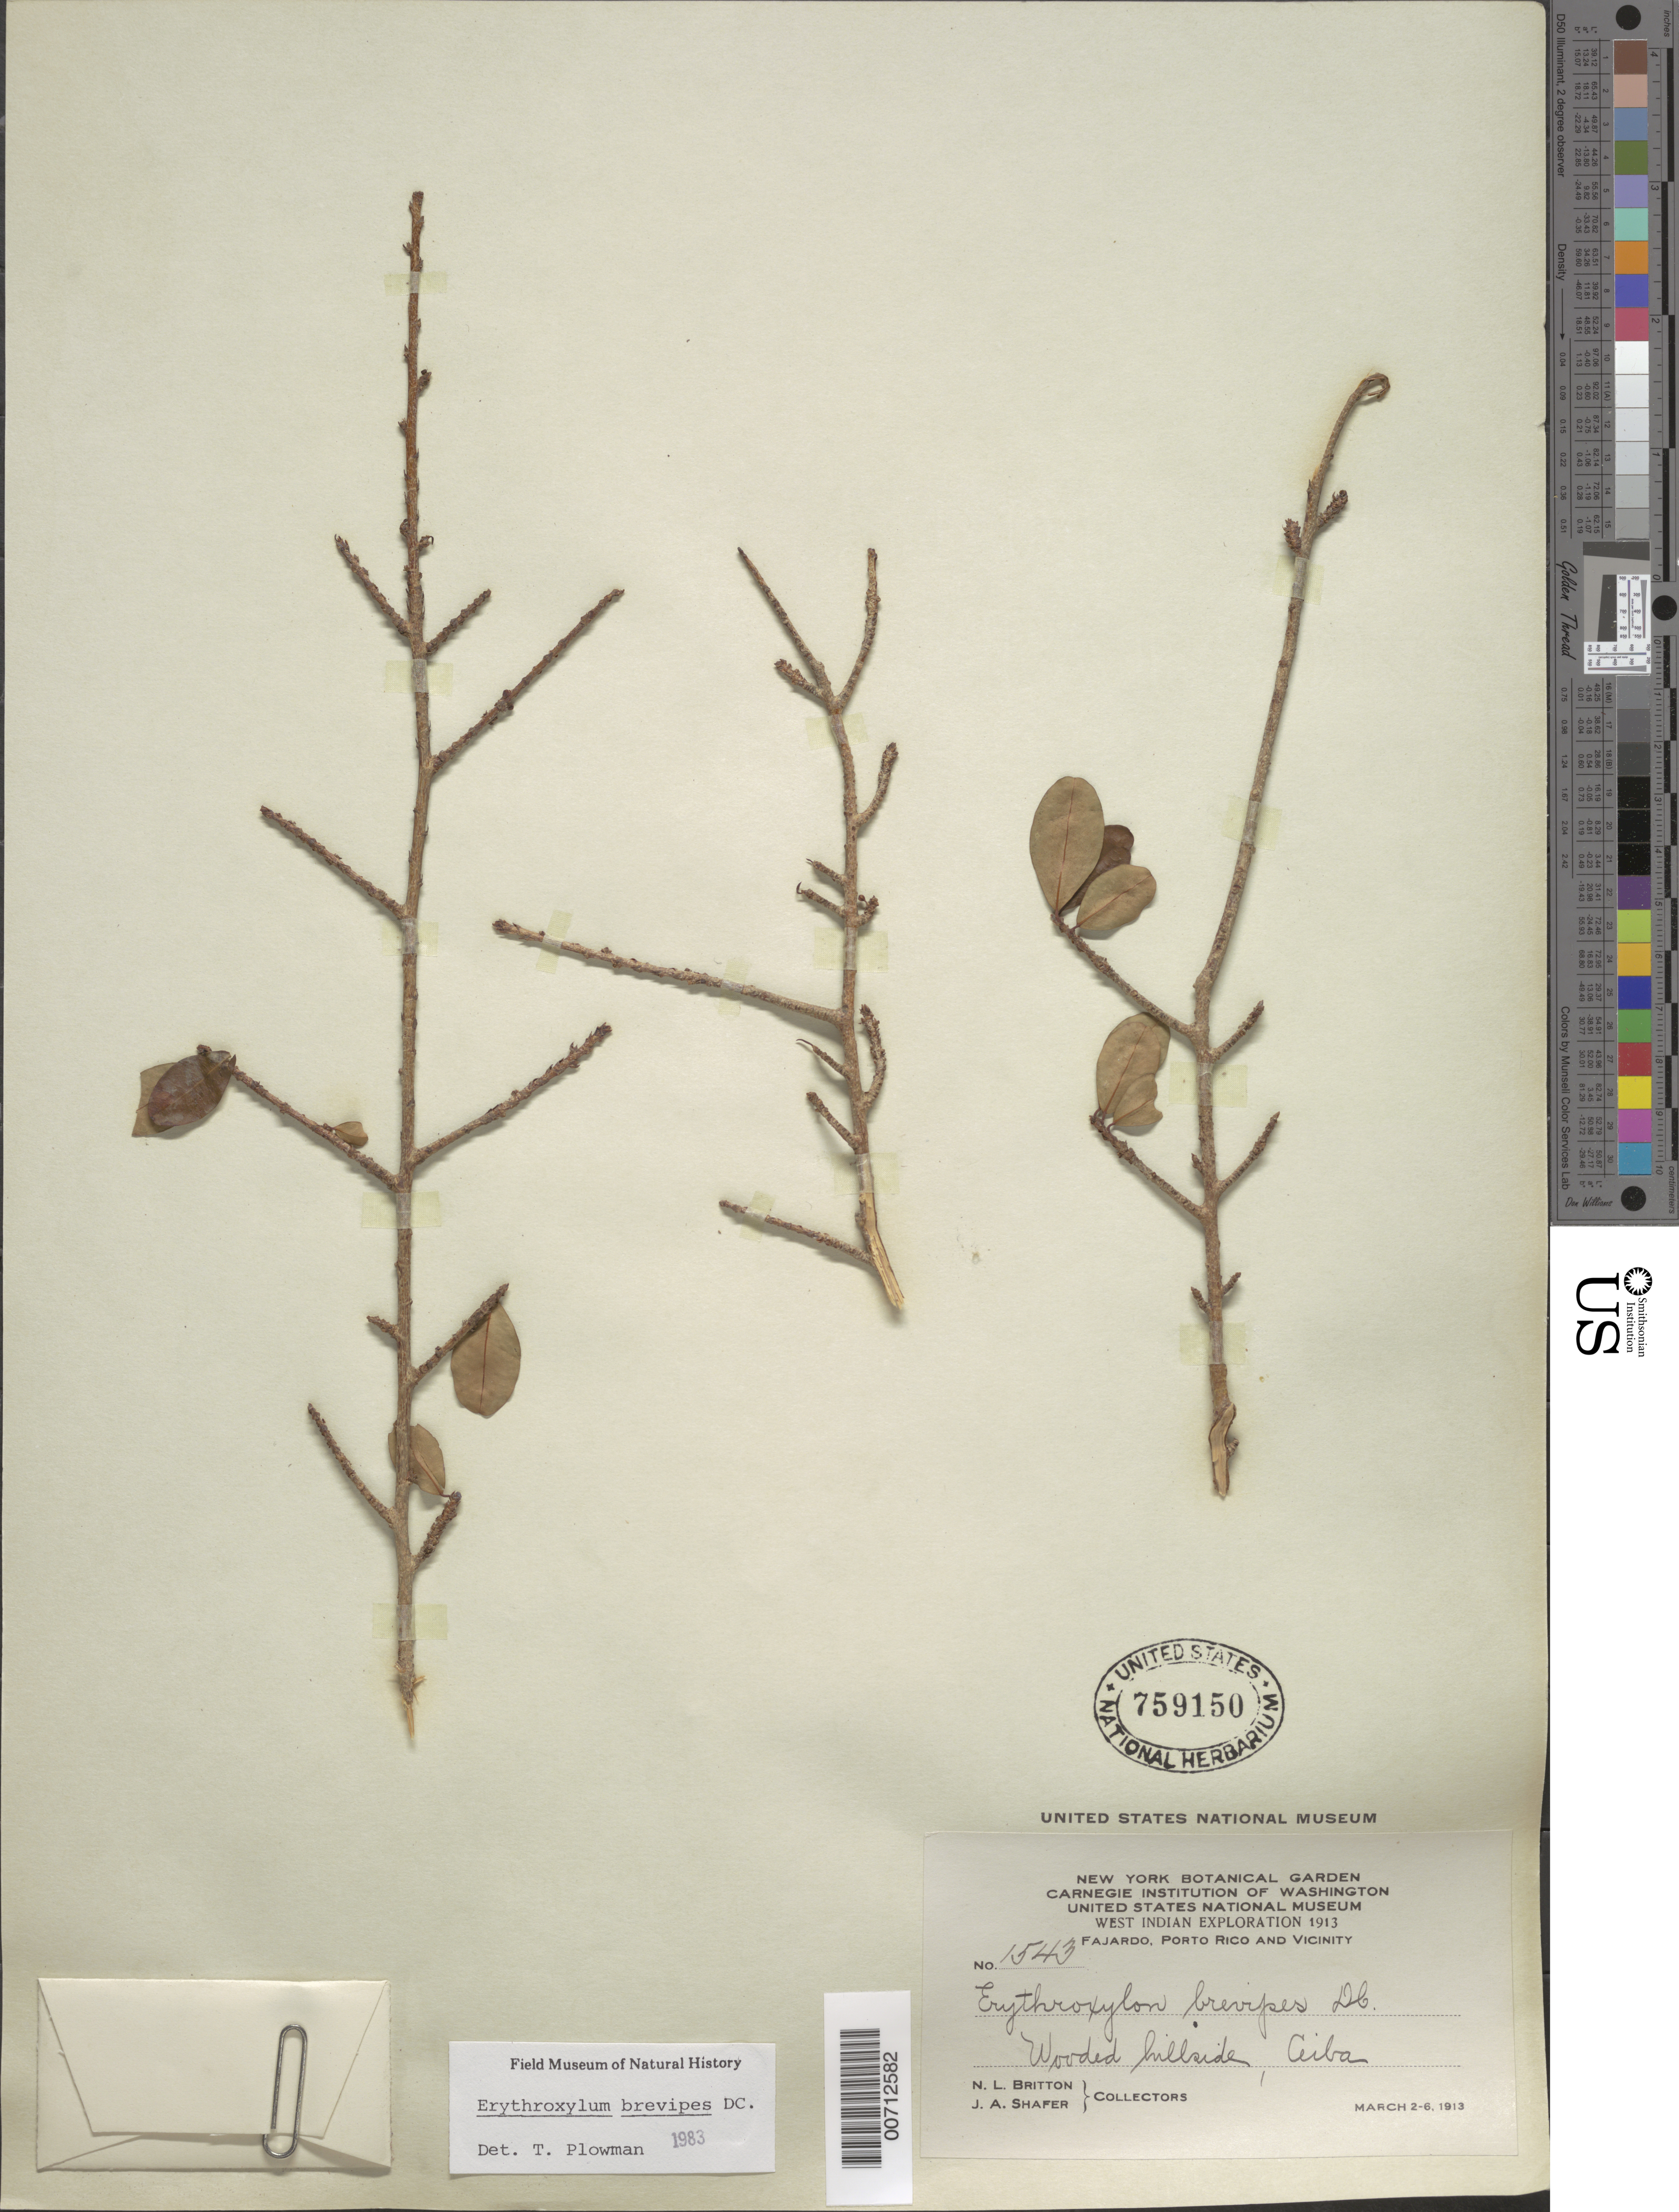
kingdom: Plantae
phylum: Tracheophyta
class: Magnoliopsida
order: Malpighiales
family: Erythroxylaceae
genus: Erythroxylum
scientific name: Erythroxylum brevipes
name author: DC.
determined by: Plowman, Timothy C.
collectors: N. Britton & J. A. Shafer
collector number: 1543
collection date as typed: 02 Mar 1913 to 06 Mar 1913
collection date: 1913-03-02/1913-03-06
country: Puerto Rico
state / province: Fajardo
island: Greater Antilles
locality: Ceiba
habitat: Wooded hillside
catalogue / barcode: US 759150